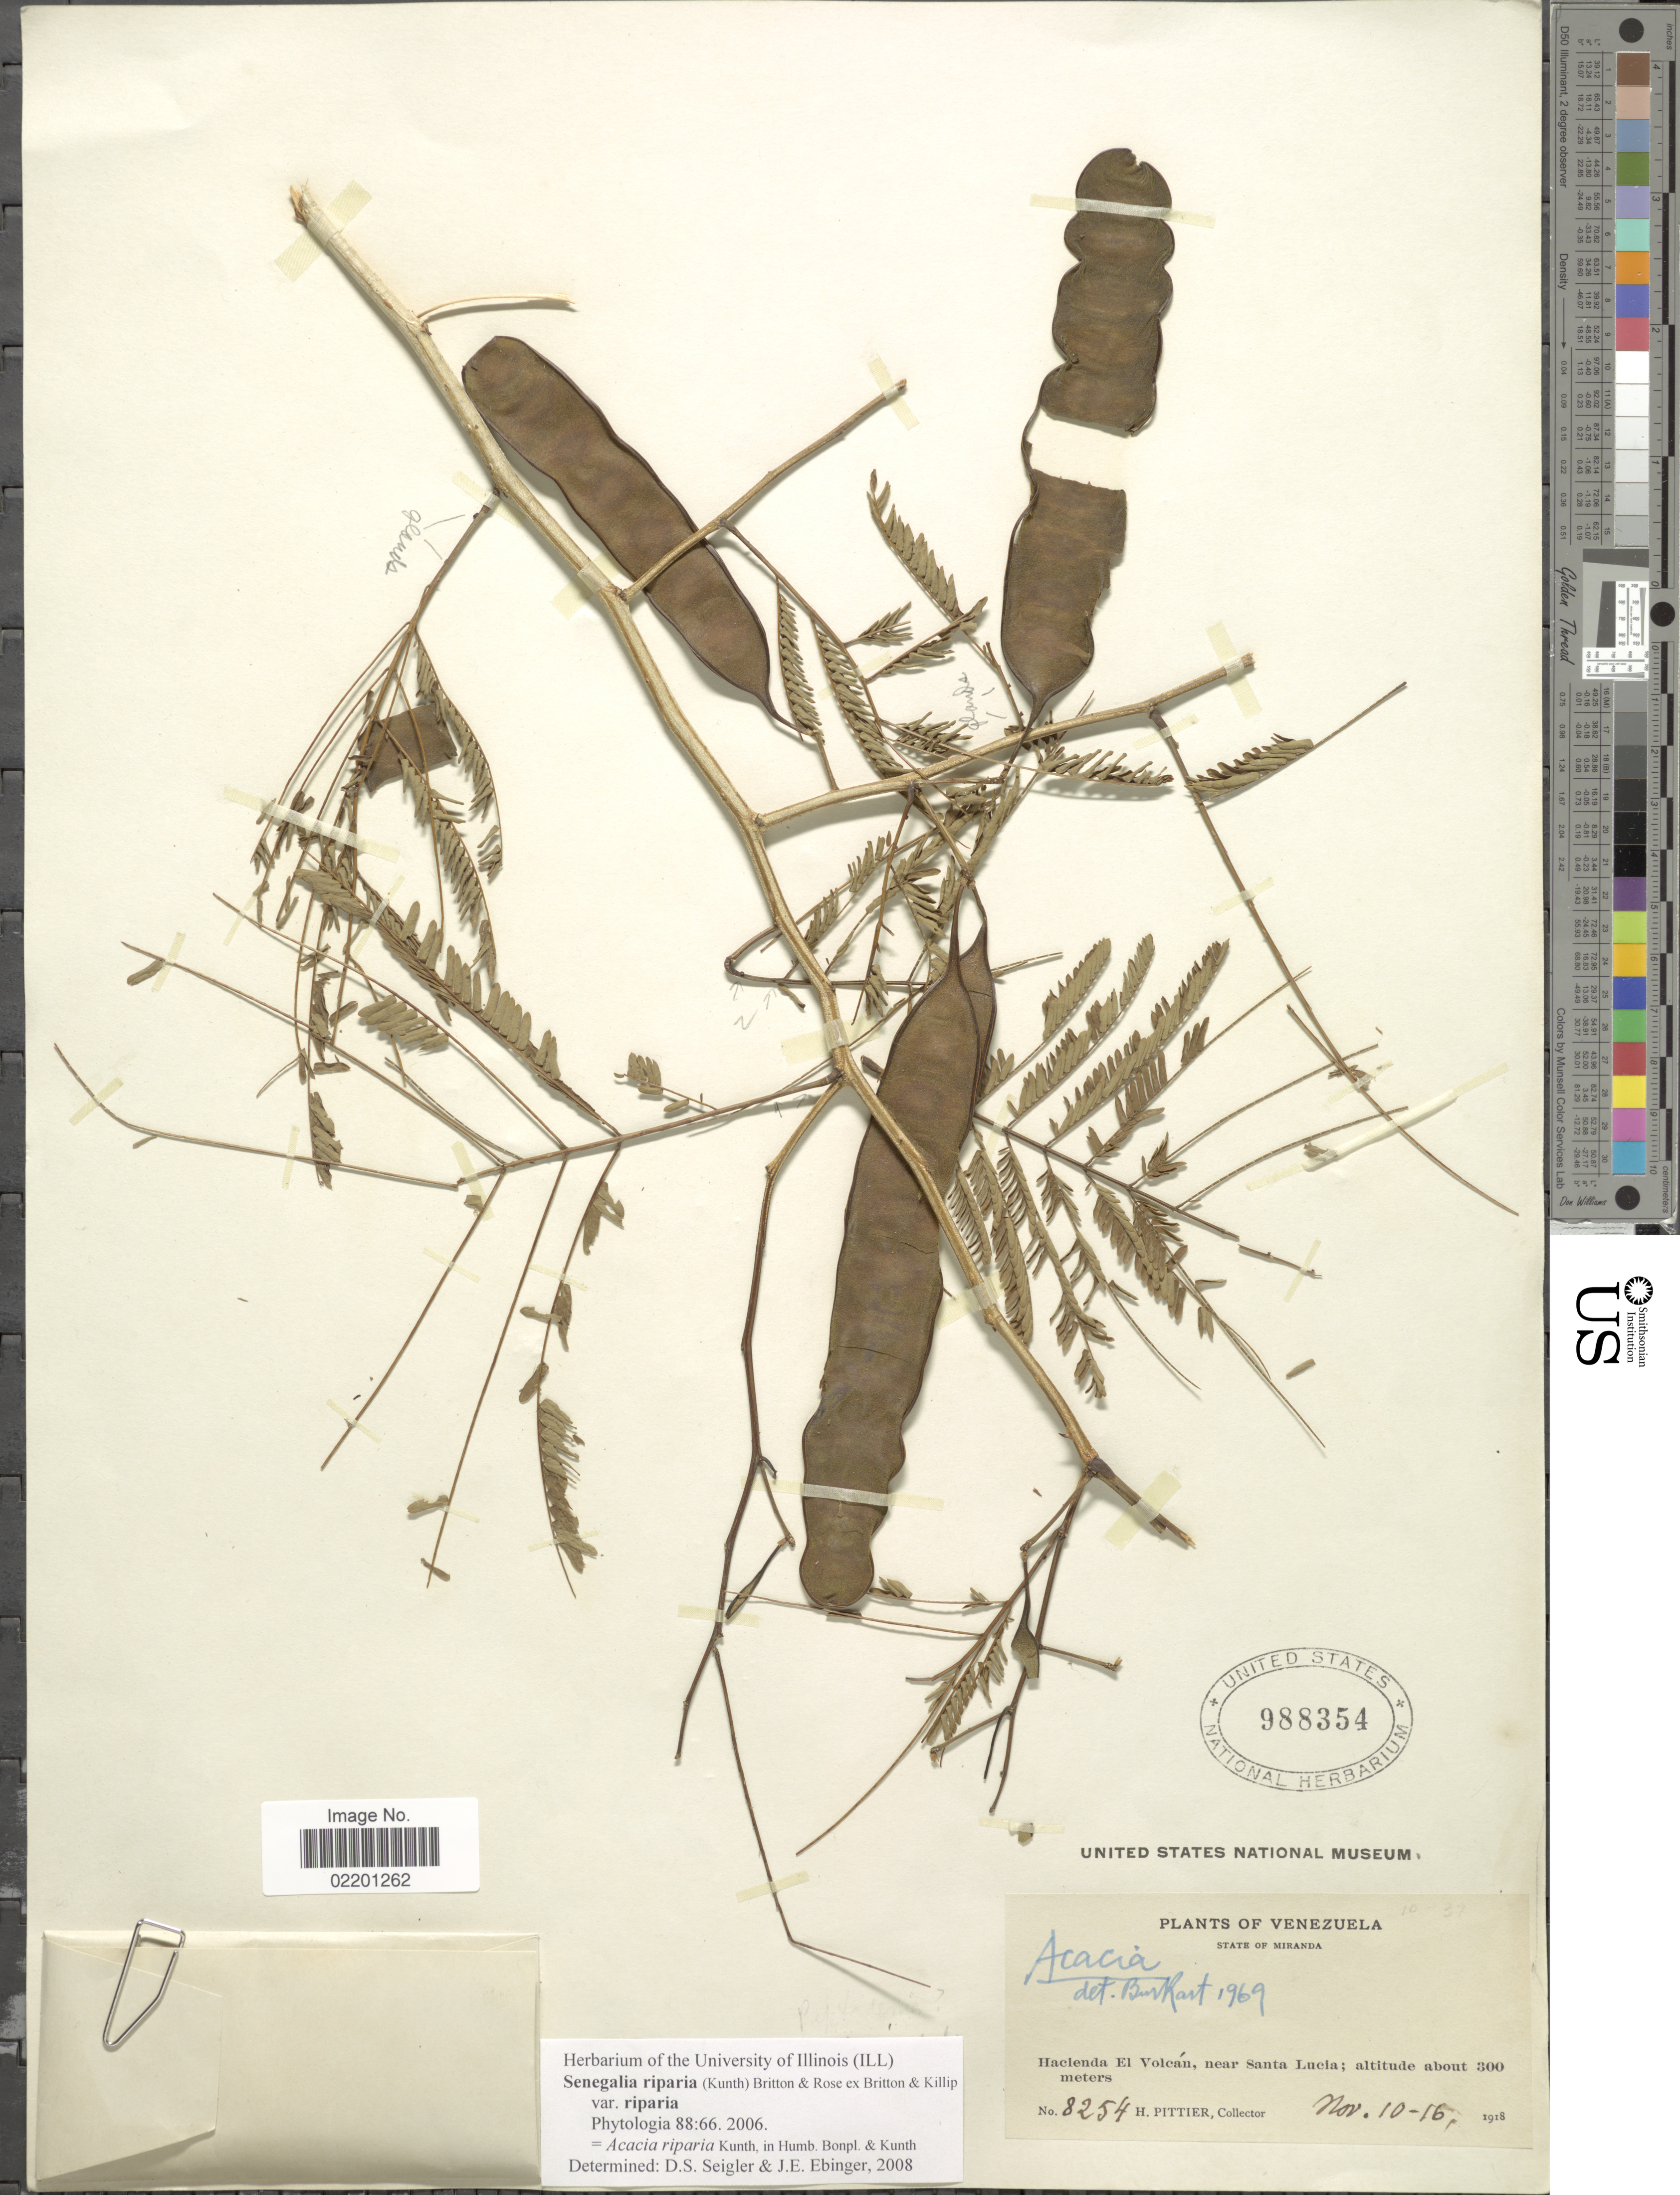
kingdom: Plantae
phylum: Tracheophyta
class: Magnoliopsida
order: Fabales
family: Fabaceae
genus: Senegalia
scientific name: Senegalia riparia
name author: (Kunth) Britton & Rose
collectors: H. F. Pittier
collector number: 8254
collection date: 1918-11-10/1918-11-16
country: Venezuela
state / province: Miranda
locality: State of Miranda, Hacienda El Volcan, near Santa Lucia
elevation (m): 300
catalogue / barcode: US 988354